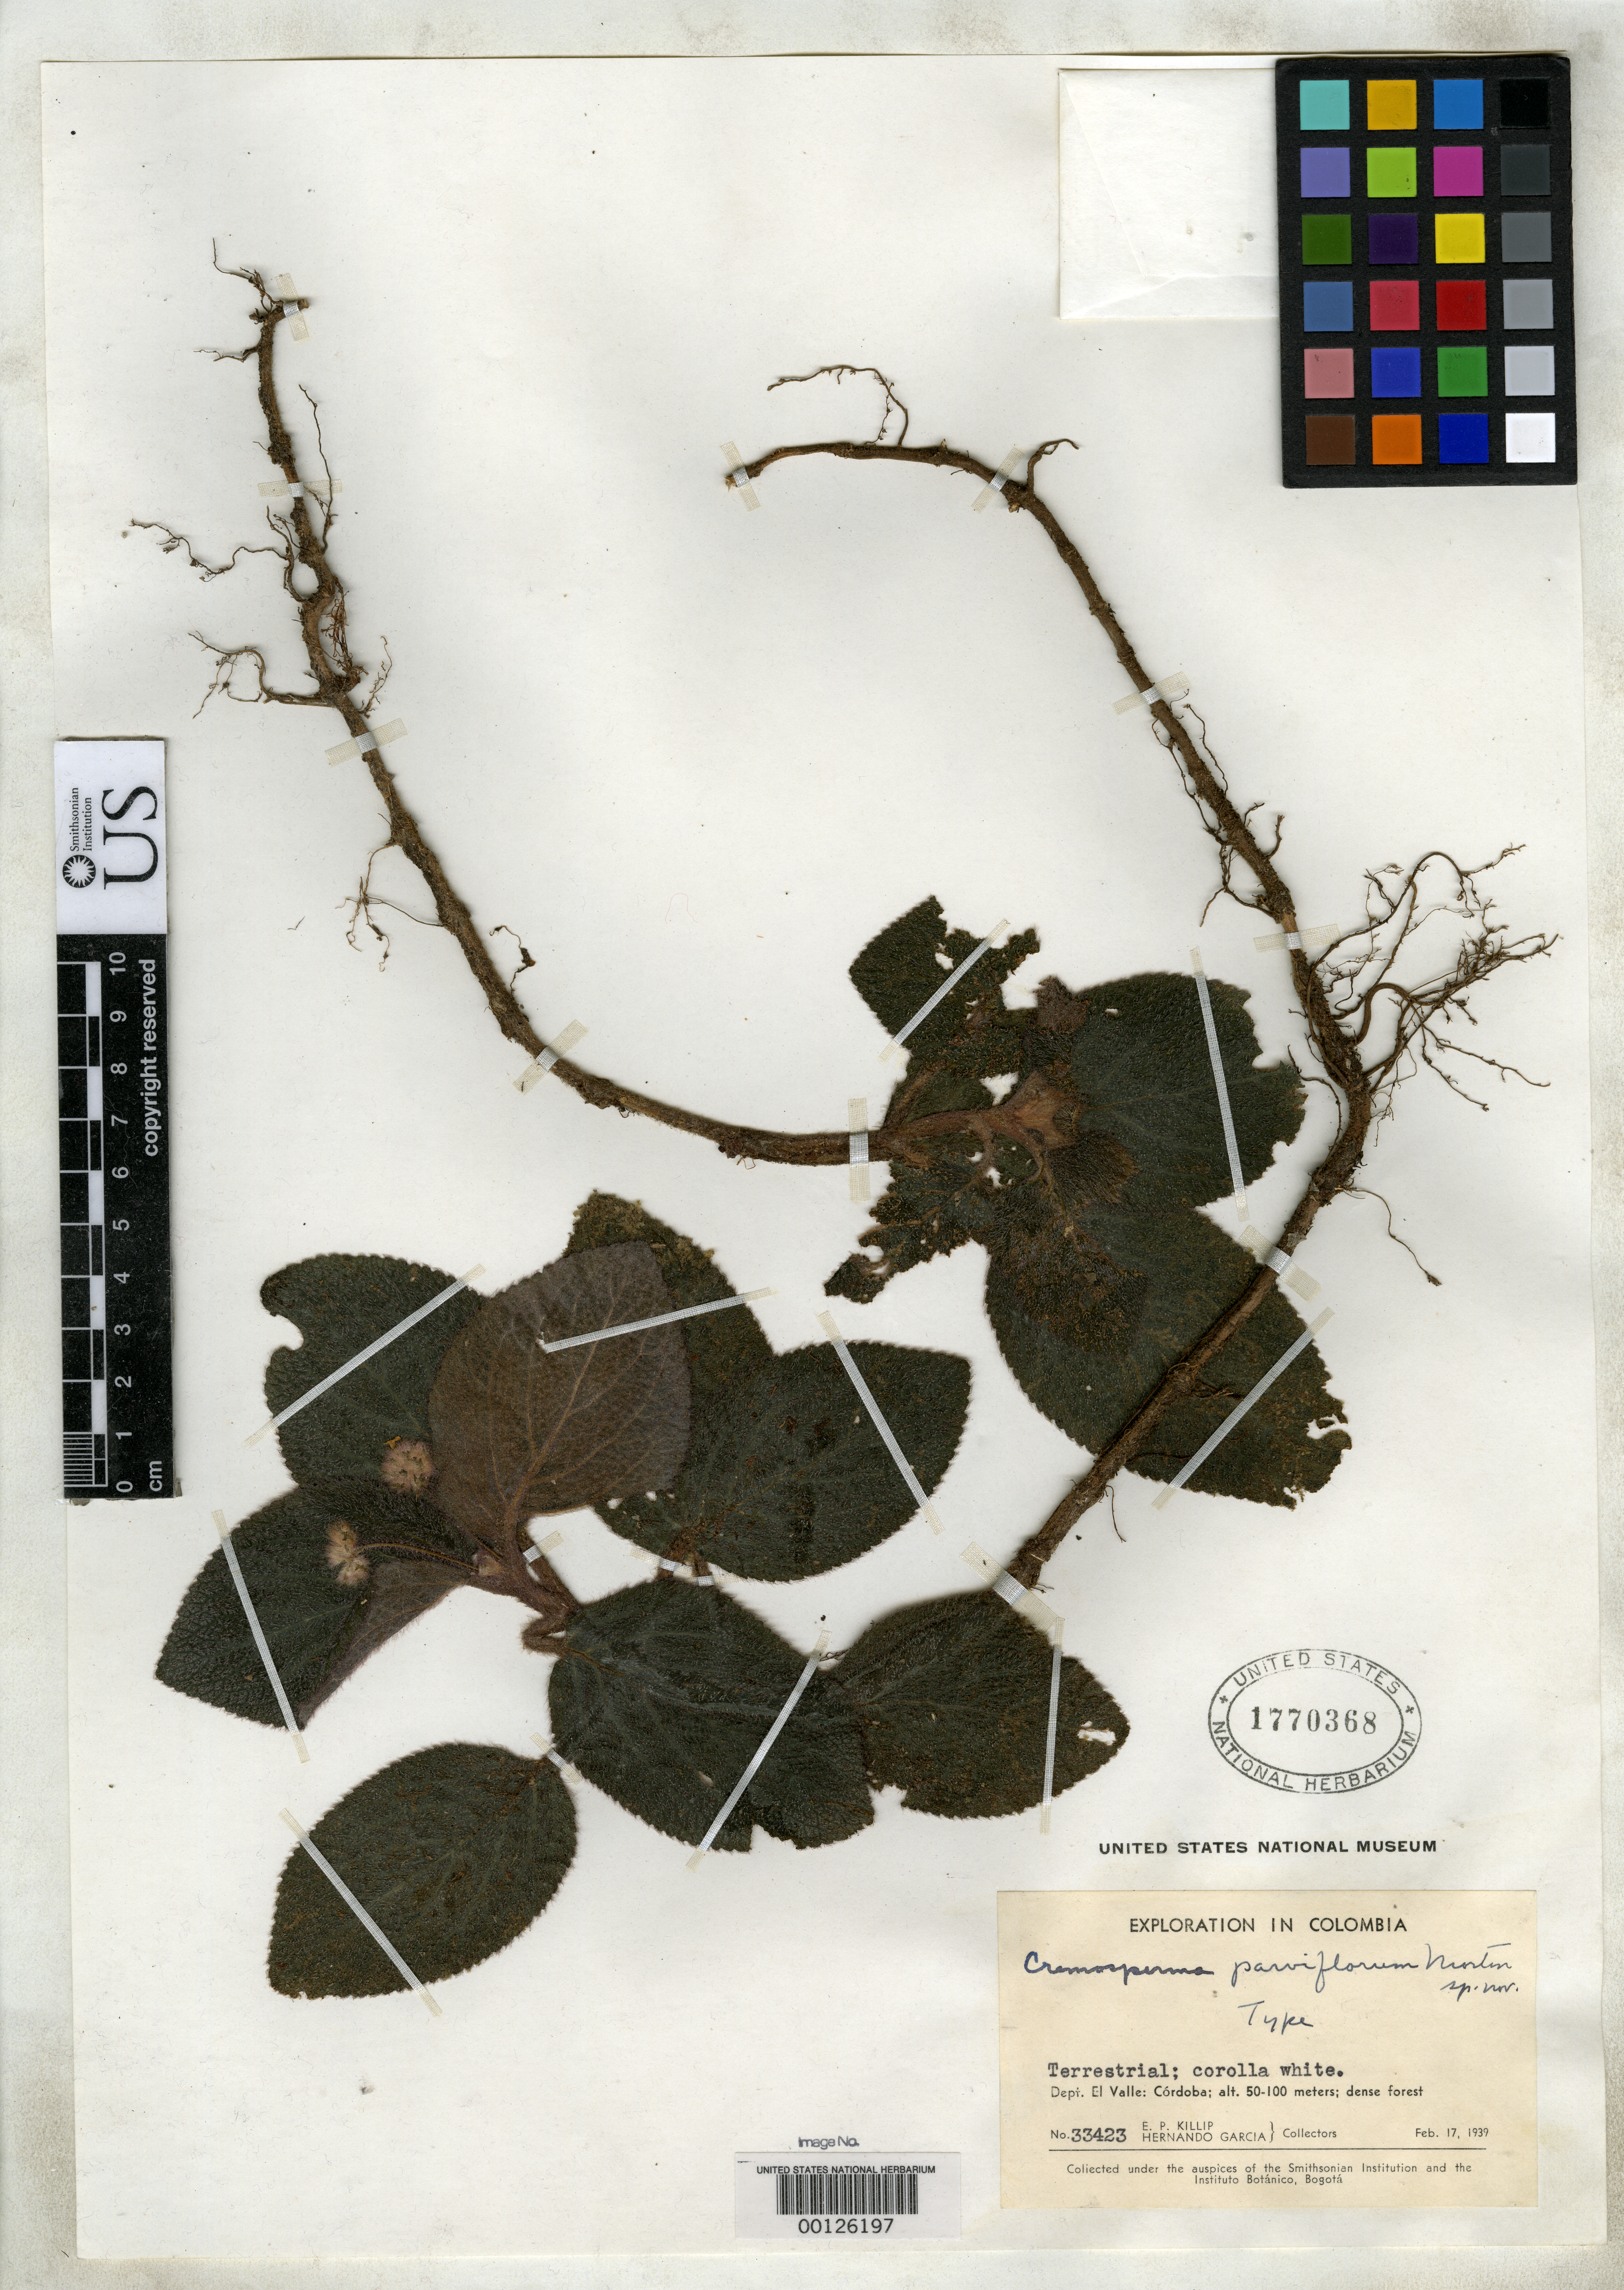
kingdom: Plantae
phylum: Tracheophyta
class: Magnoliopsida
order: Lamiales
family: Gesneriaceae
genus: Cremosperma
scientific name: Cremosperma parviflorum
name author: C.V. Morton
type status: Holotype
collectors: E. P. Killip & H. García Barriga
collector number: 33423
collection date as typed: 17 Feb 1939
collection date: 1939-02-17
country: Colombia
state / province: Valle del Cauca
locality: Cordoba.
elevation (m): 50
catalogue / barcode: US 1770368